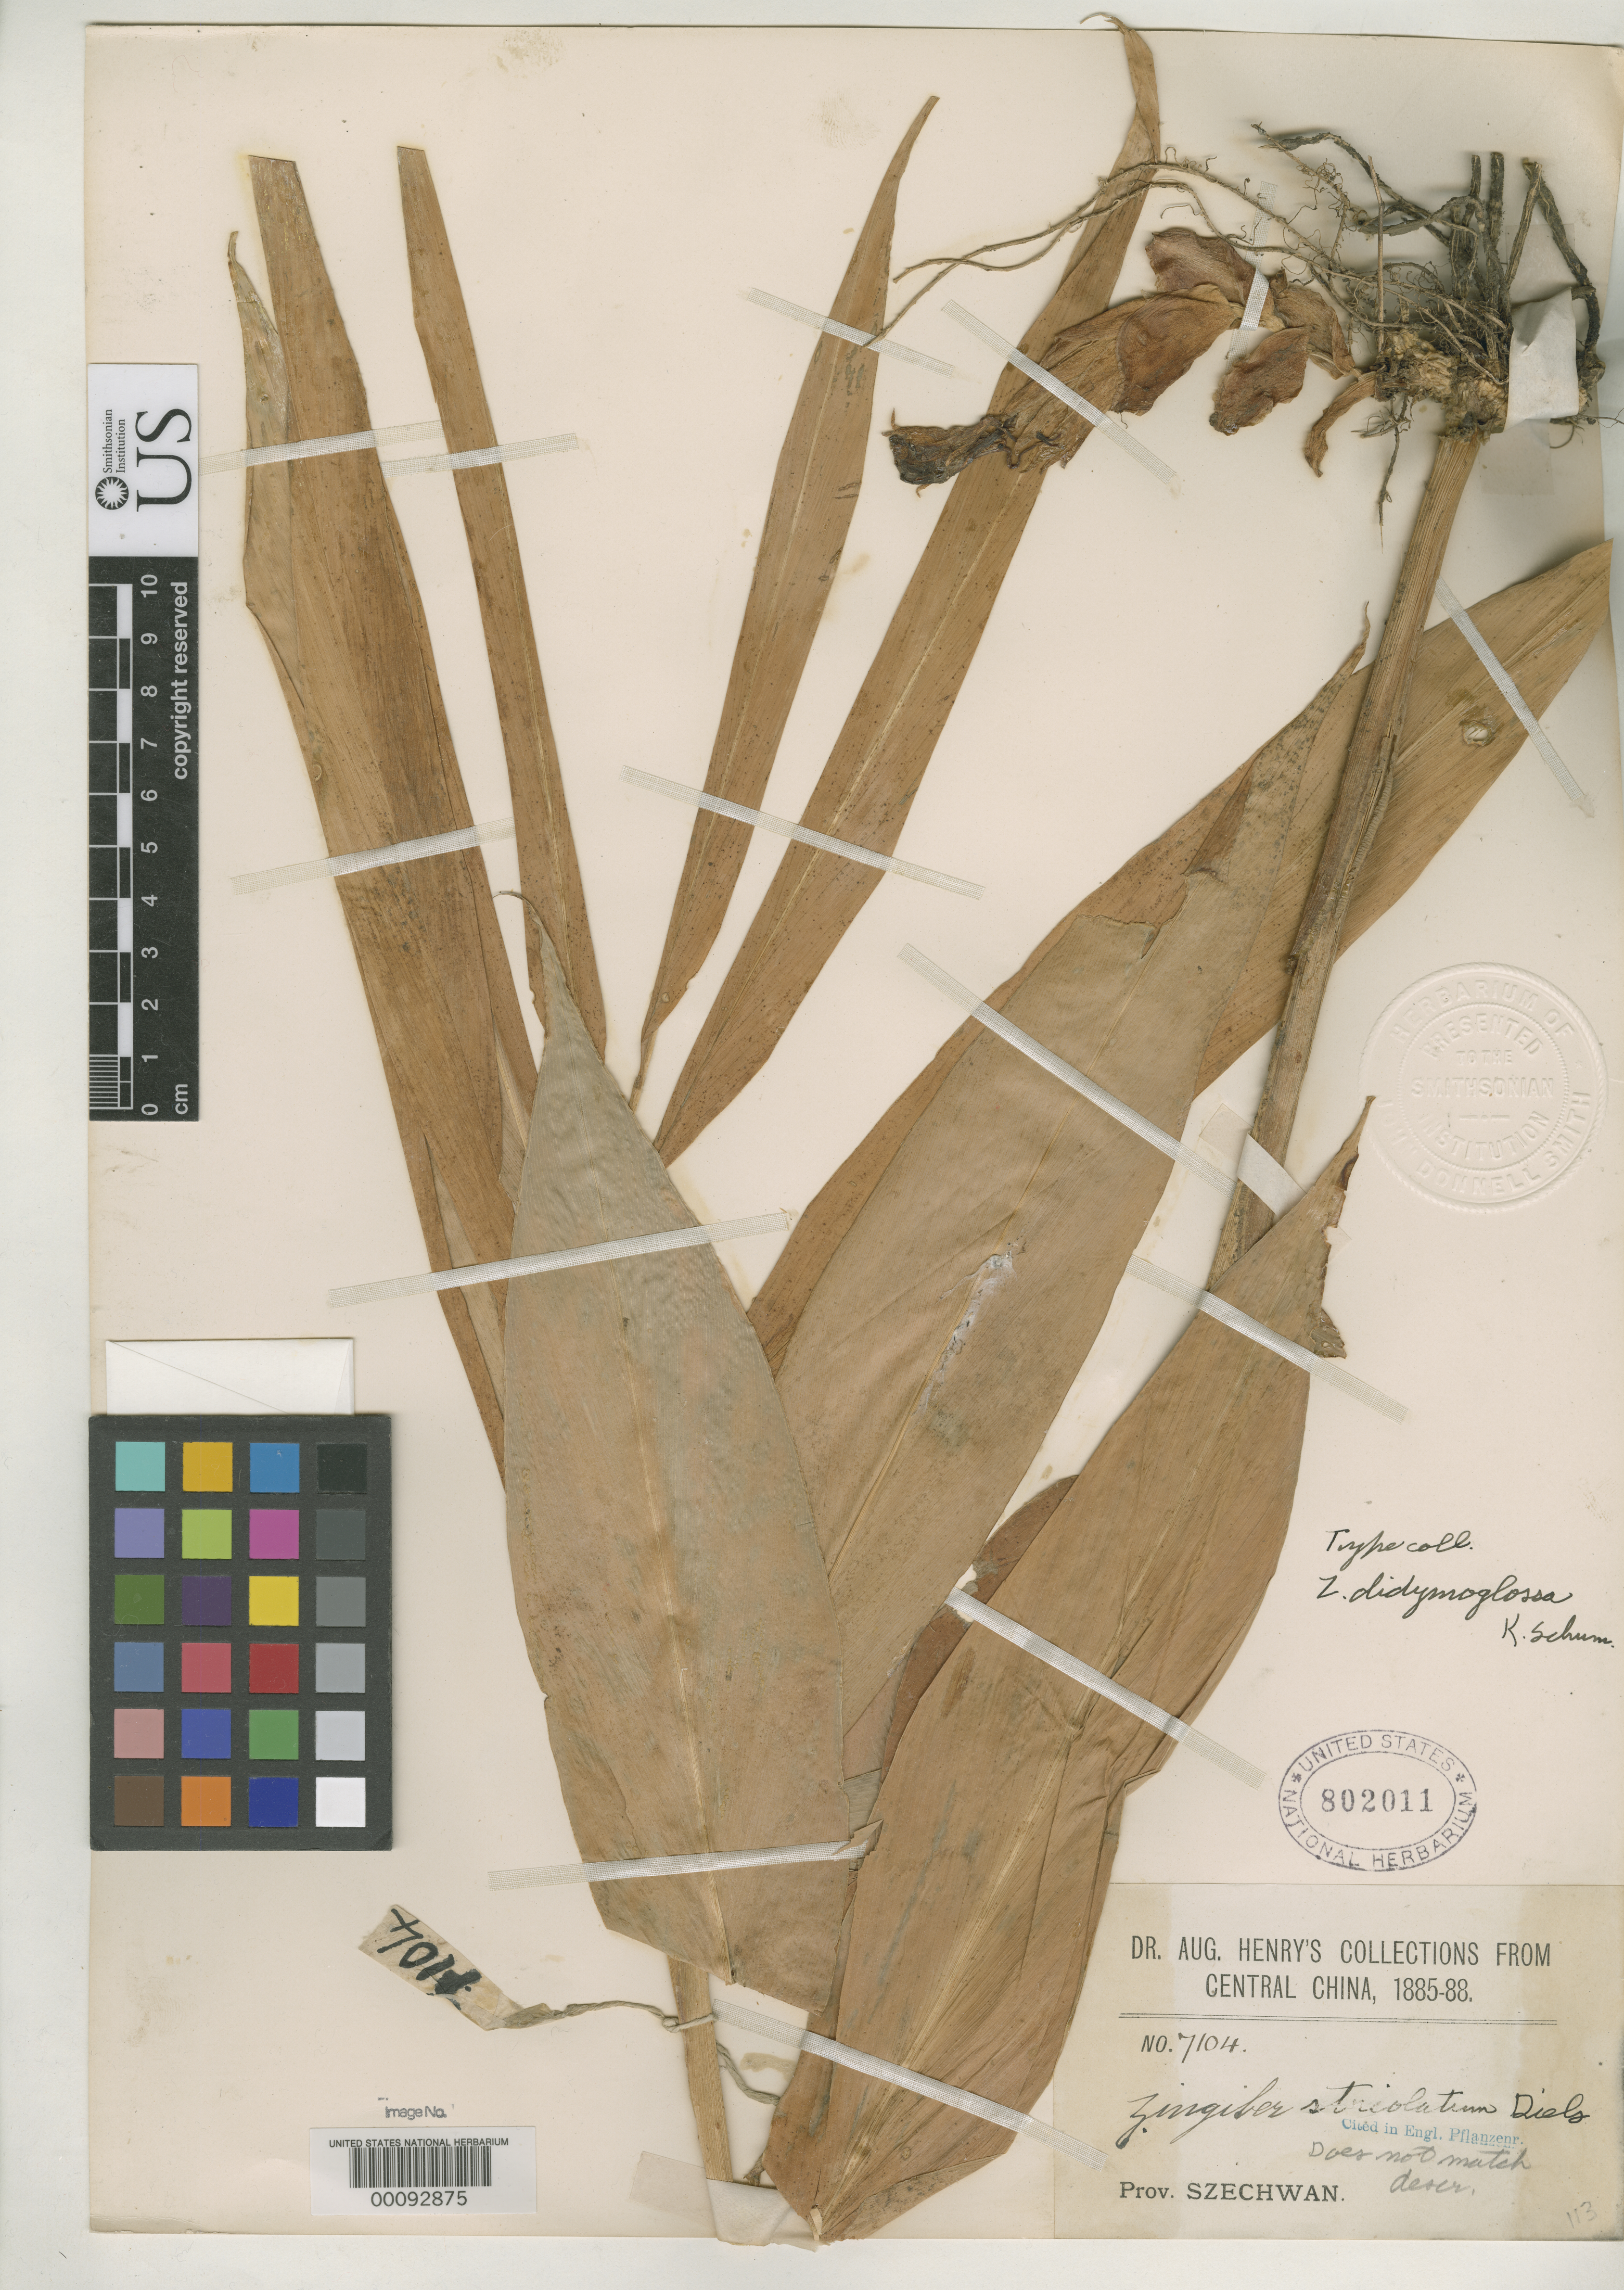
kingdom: Plantae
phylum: Tracheophyta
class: Liliopsida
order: Zingiberales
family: Zingiberaceae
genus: Zingiber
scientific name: Zingiber didymoglossa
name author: K. Schum. in Engl.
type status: Isotype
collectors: A. Henry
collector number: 7104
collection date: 1885/1888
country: China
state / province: Sichuan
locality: Central China. Prov. Szechwan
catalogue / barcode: US 802011